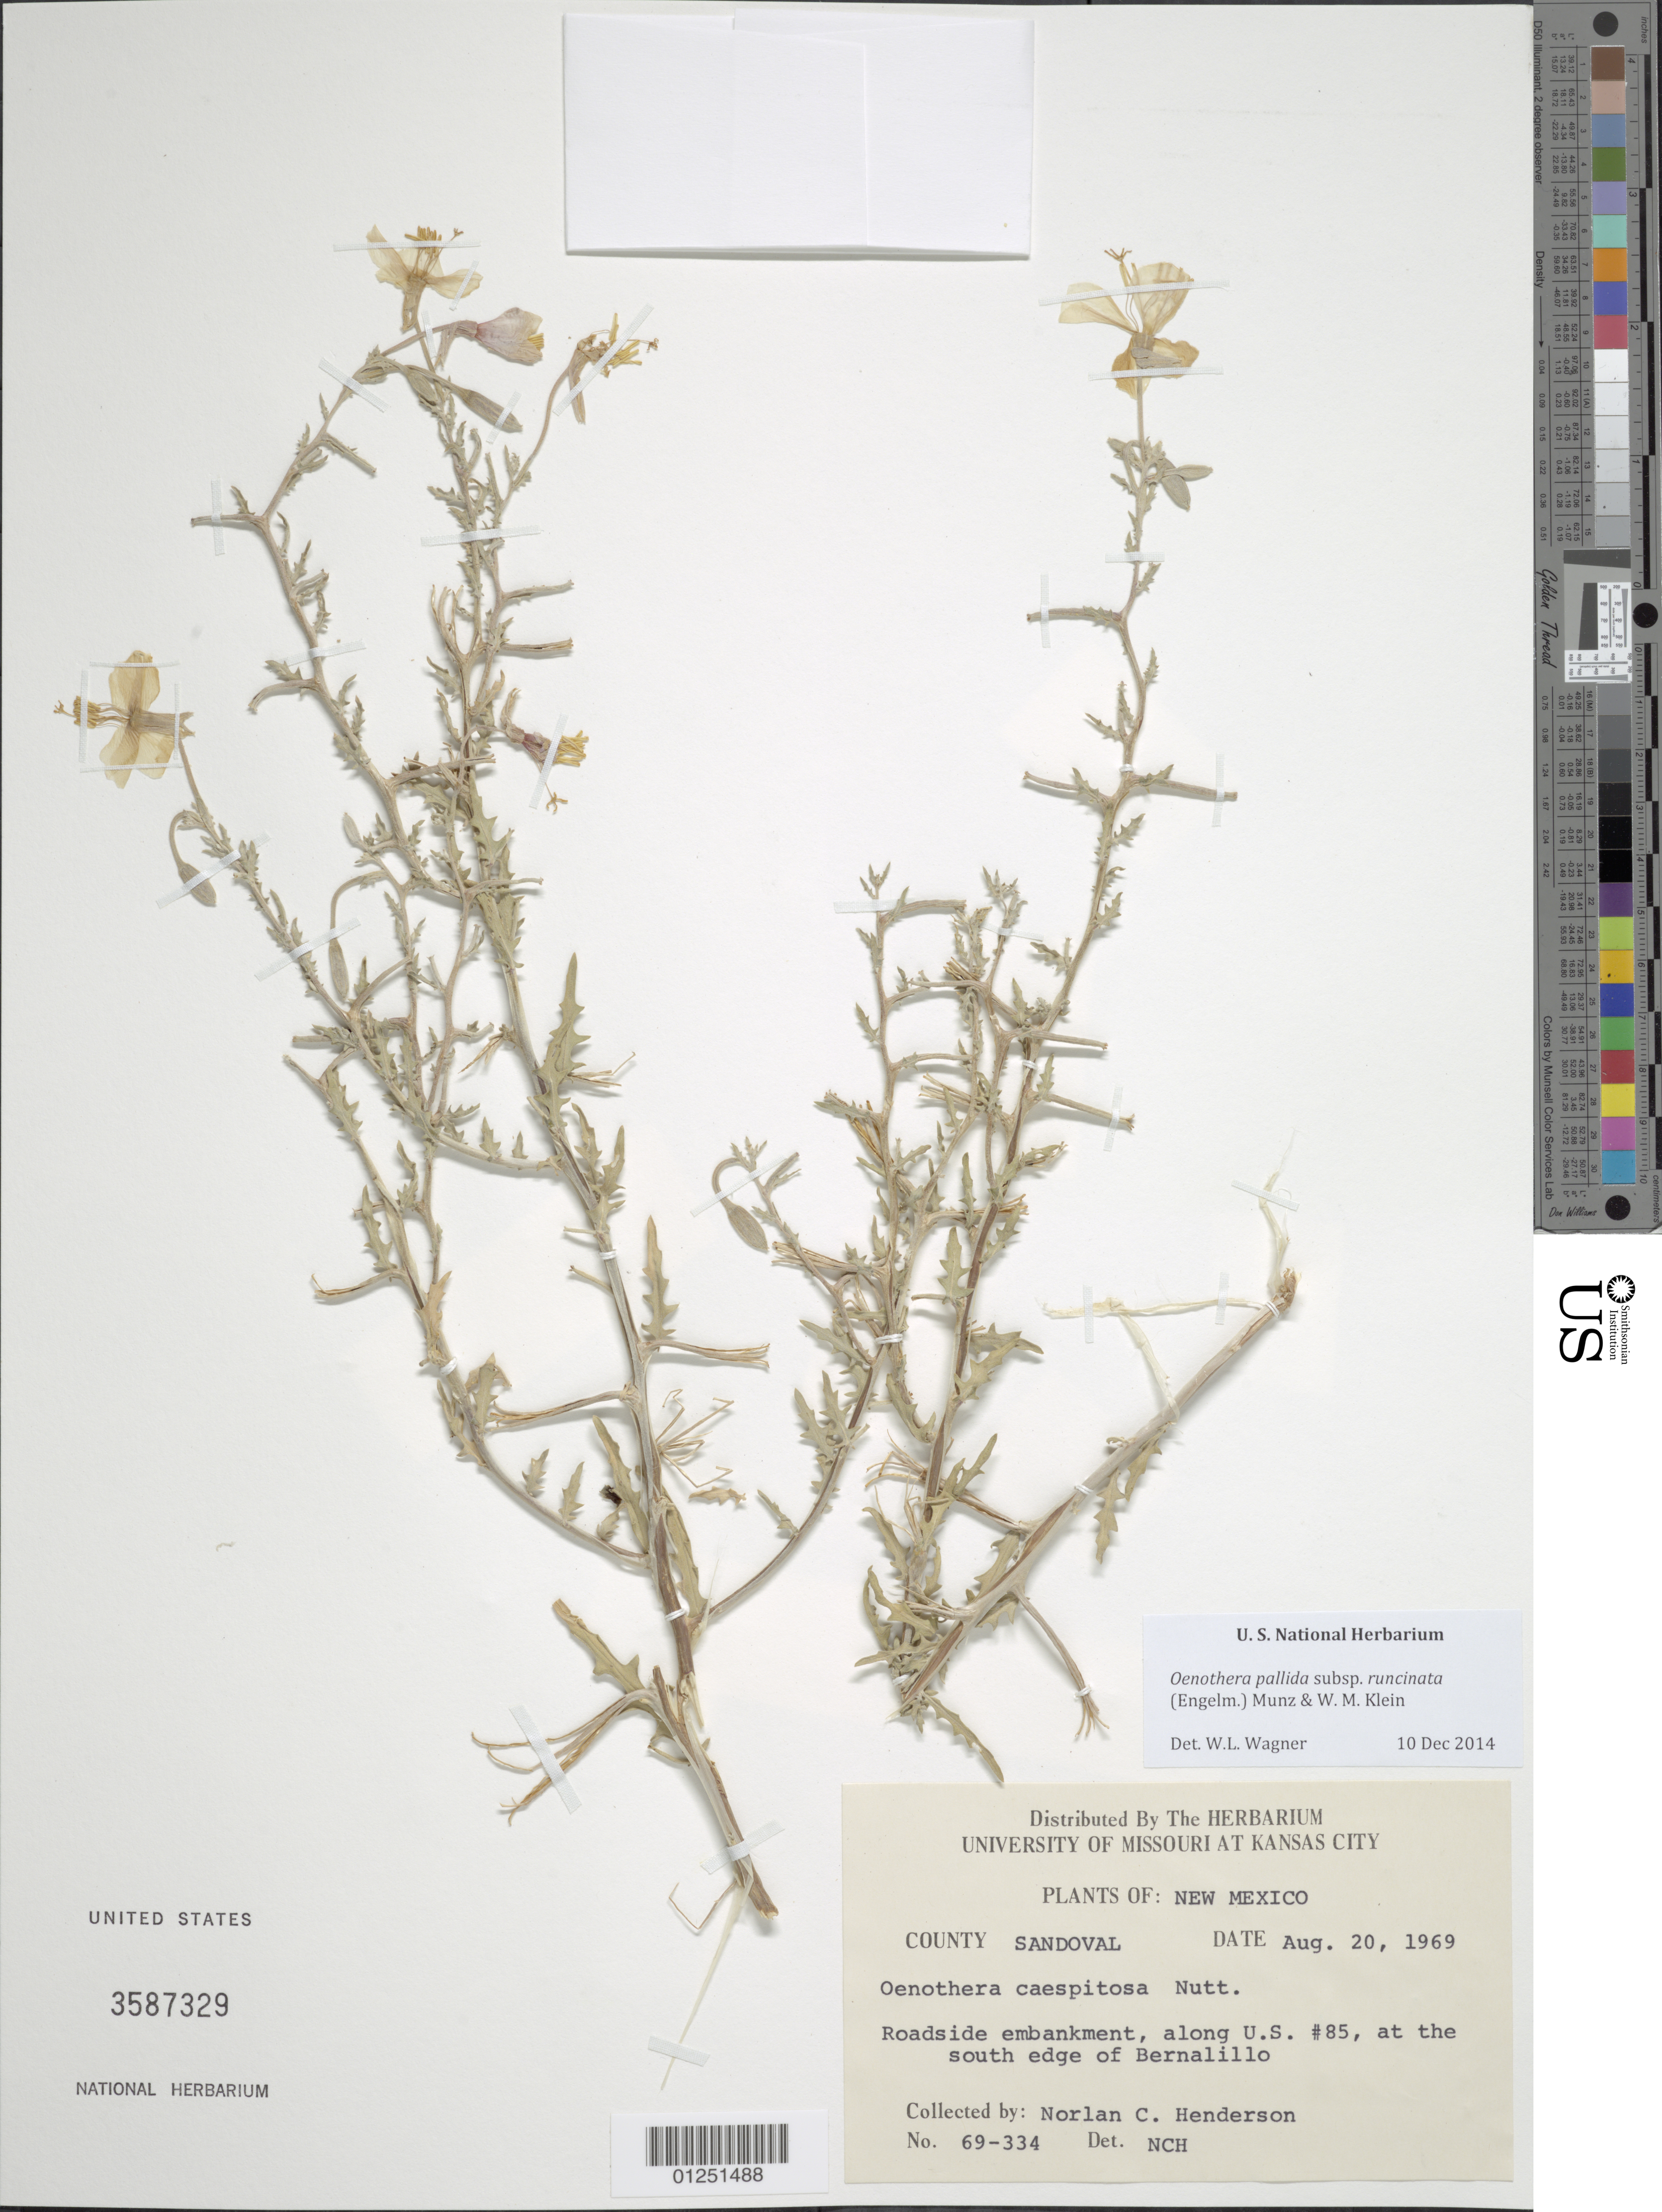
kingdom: Plantae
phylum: Tracheophyta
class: Magnoliopsida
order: Myrtales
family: Onagraceae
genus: Oenothera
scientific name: Oenothera pallida subsp. runcinata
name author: (Engelm.) Munz & W.M. Klein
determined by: Wagner, W. L., (BOT), Smithsonian Institution - National Museum of Natural History (UNITED STATES)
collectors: N. C. Henderson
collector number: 69-334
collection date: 1969-08-20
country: United States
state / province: New Mexico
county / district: Sandoval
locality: Roadside embankment, along US #85, at the south edge of Bernalillo.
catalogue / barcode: US 3587329